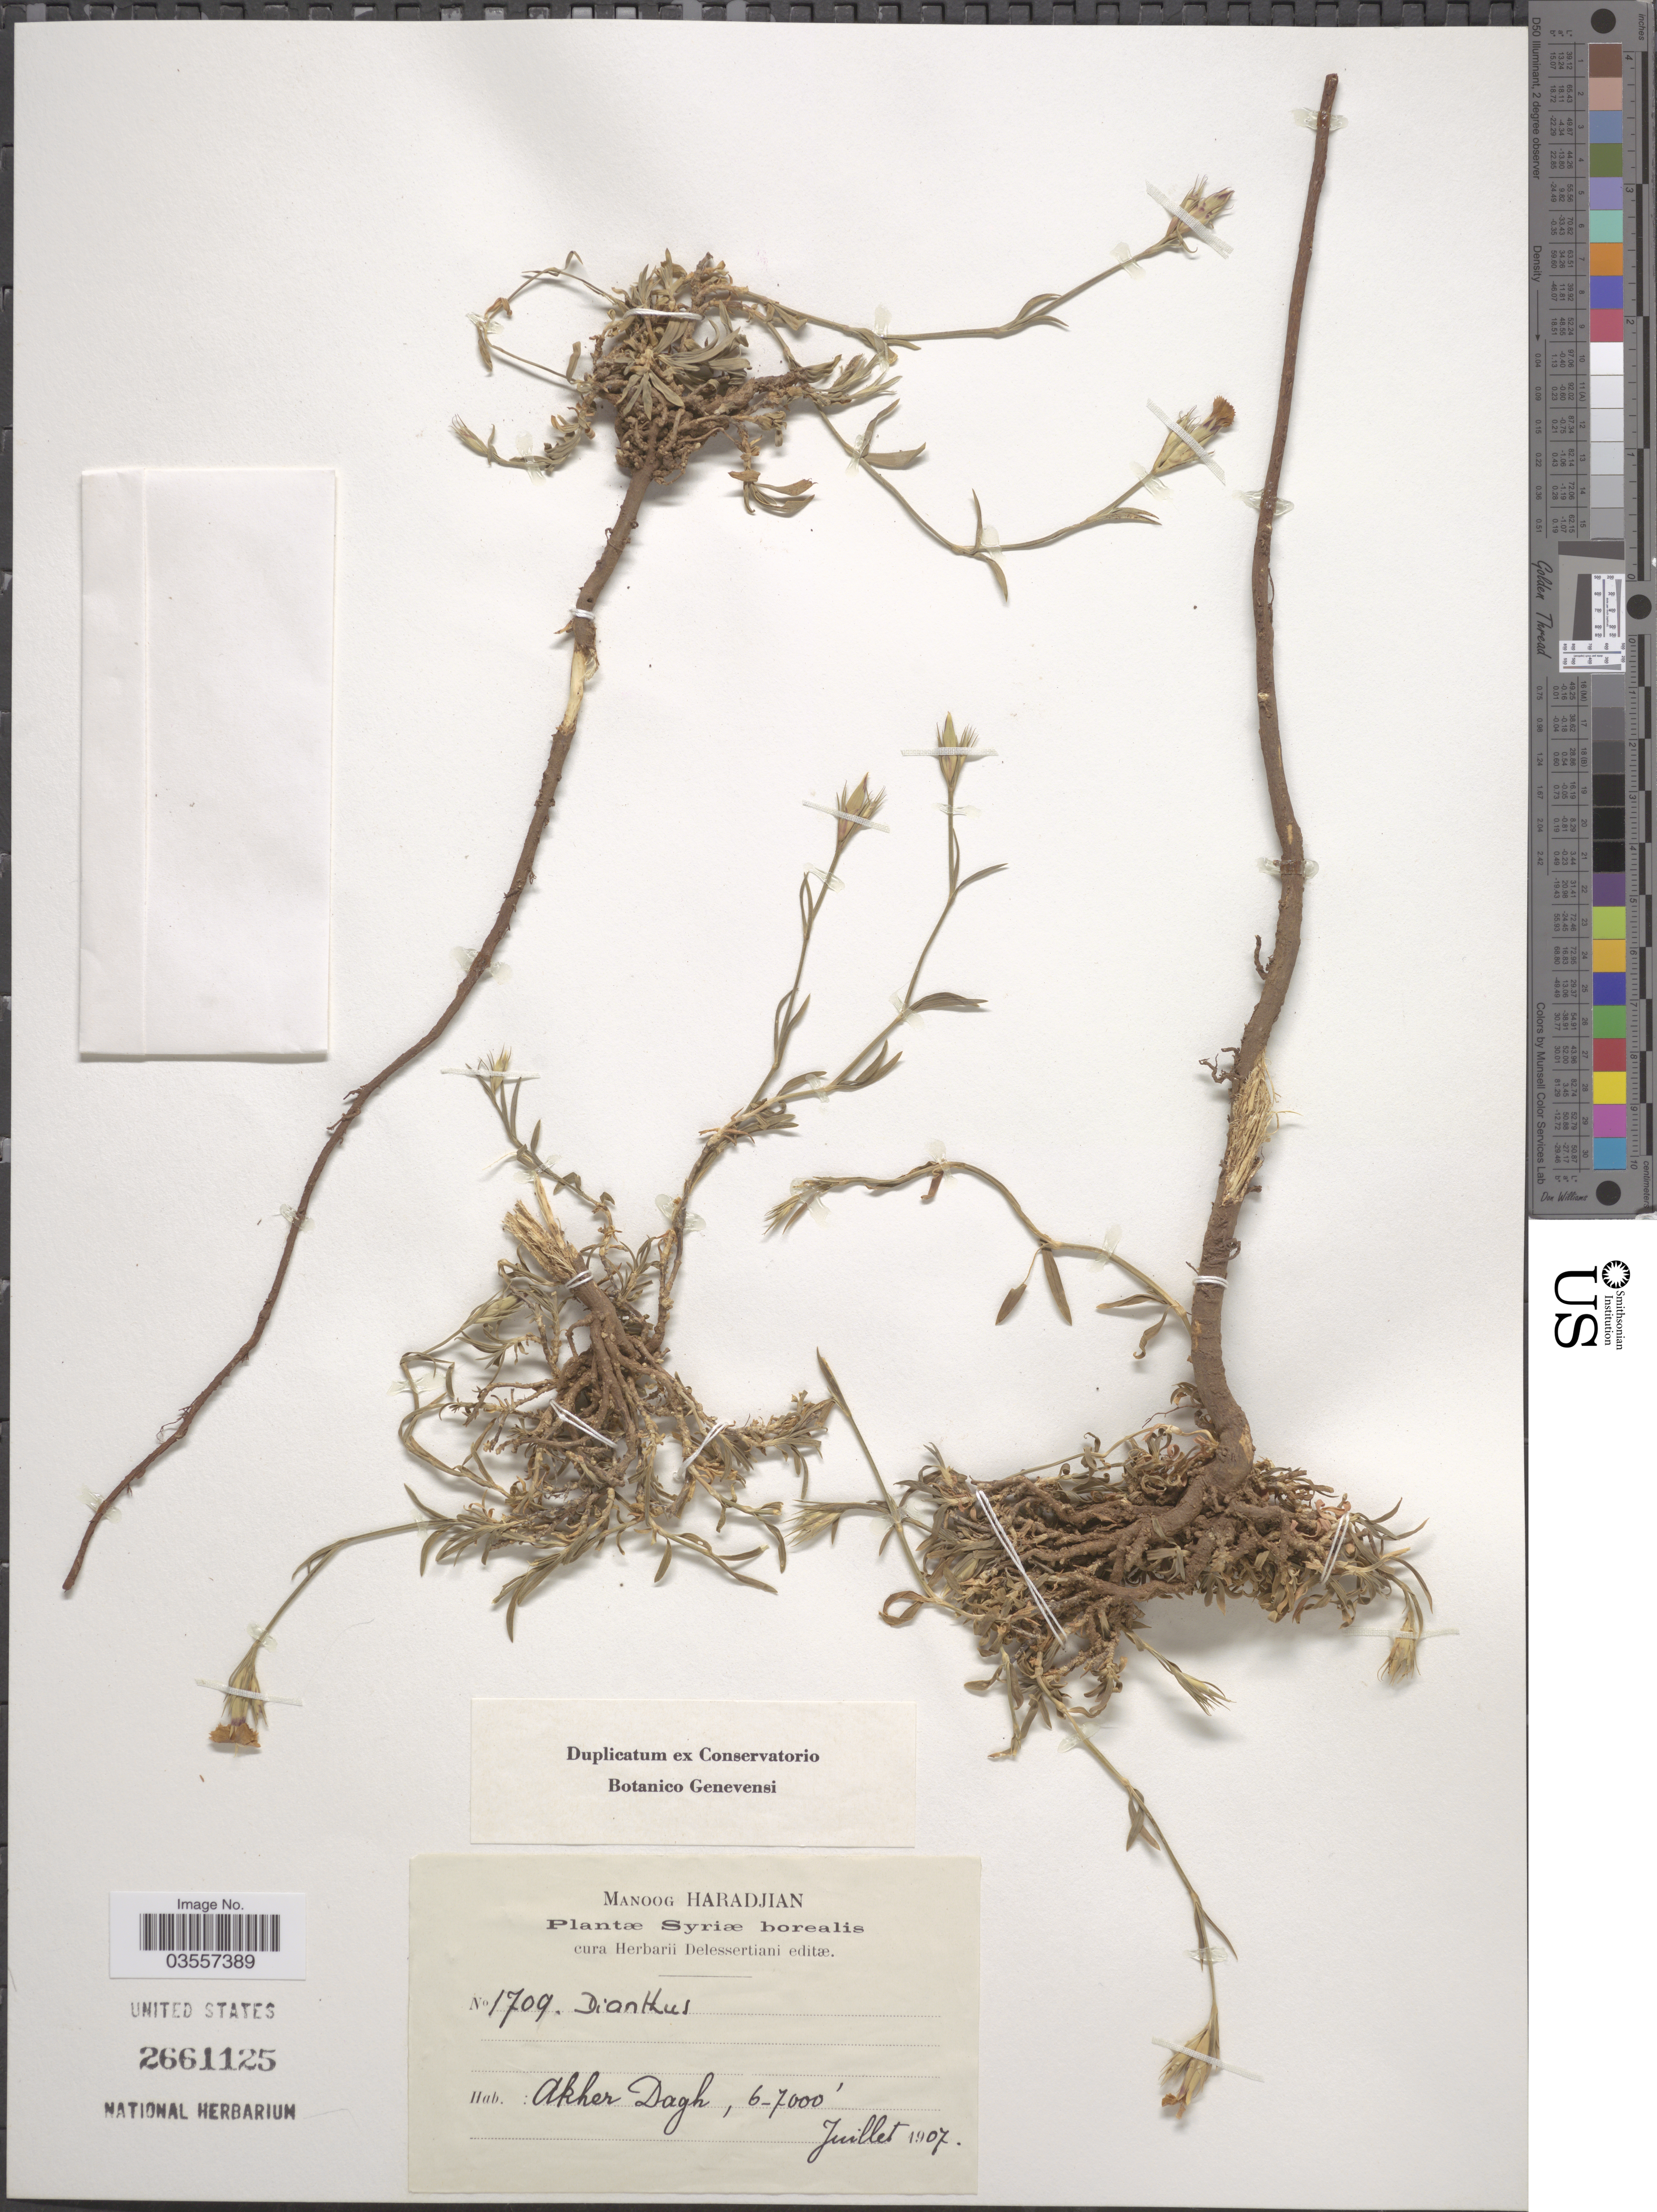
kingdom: Plantae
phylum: Tracheophyta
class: Magnoliopsida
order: Caryophyllales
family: Caryophyllaceae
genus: Dianthus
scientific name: Dianthus sp.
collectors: M. Haradjian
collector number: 1709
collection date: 1907-07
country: Syria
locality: Syriæ borealis. Akher Dagh.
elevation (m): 1829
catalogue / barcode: US 2661125